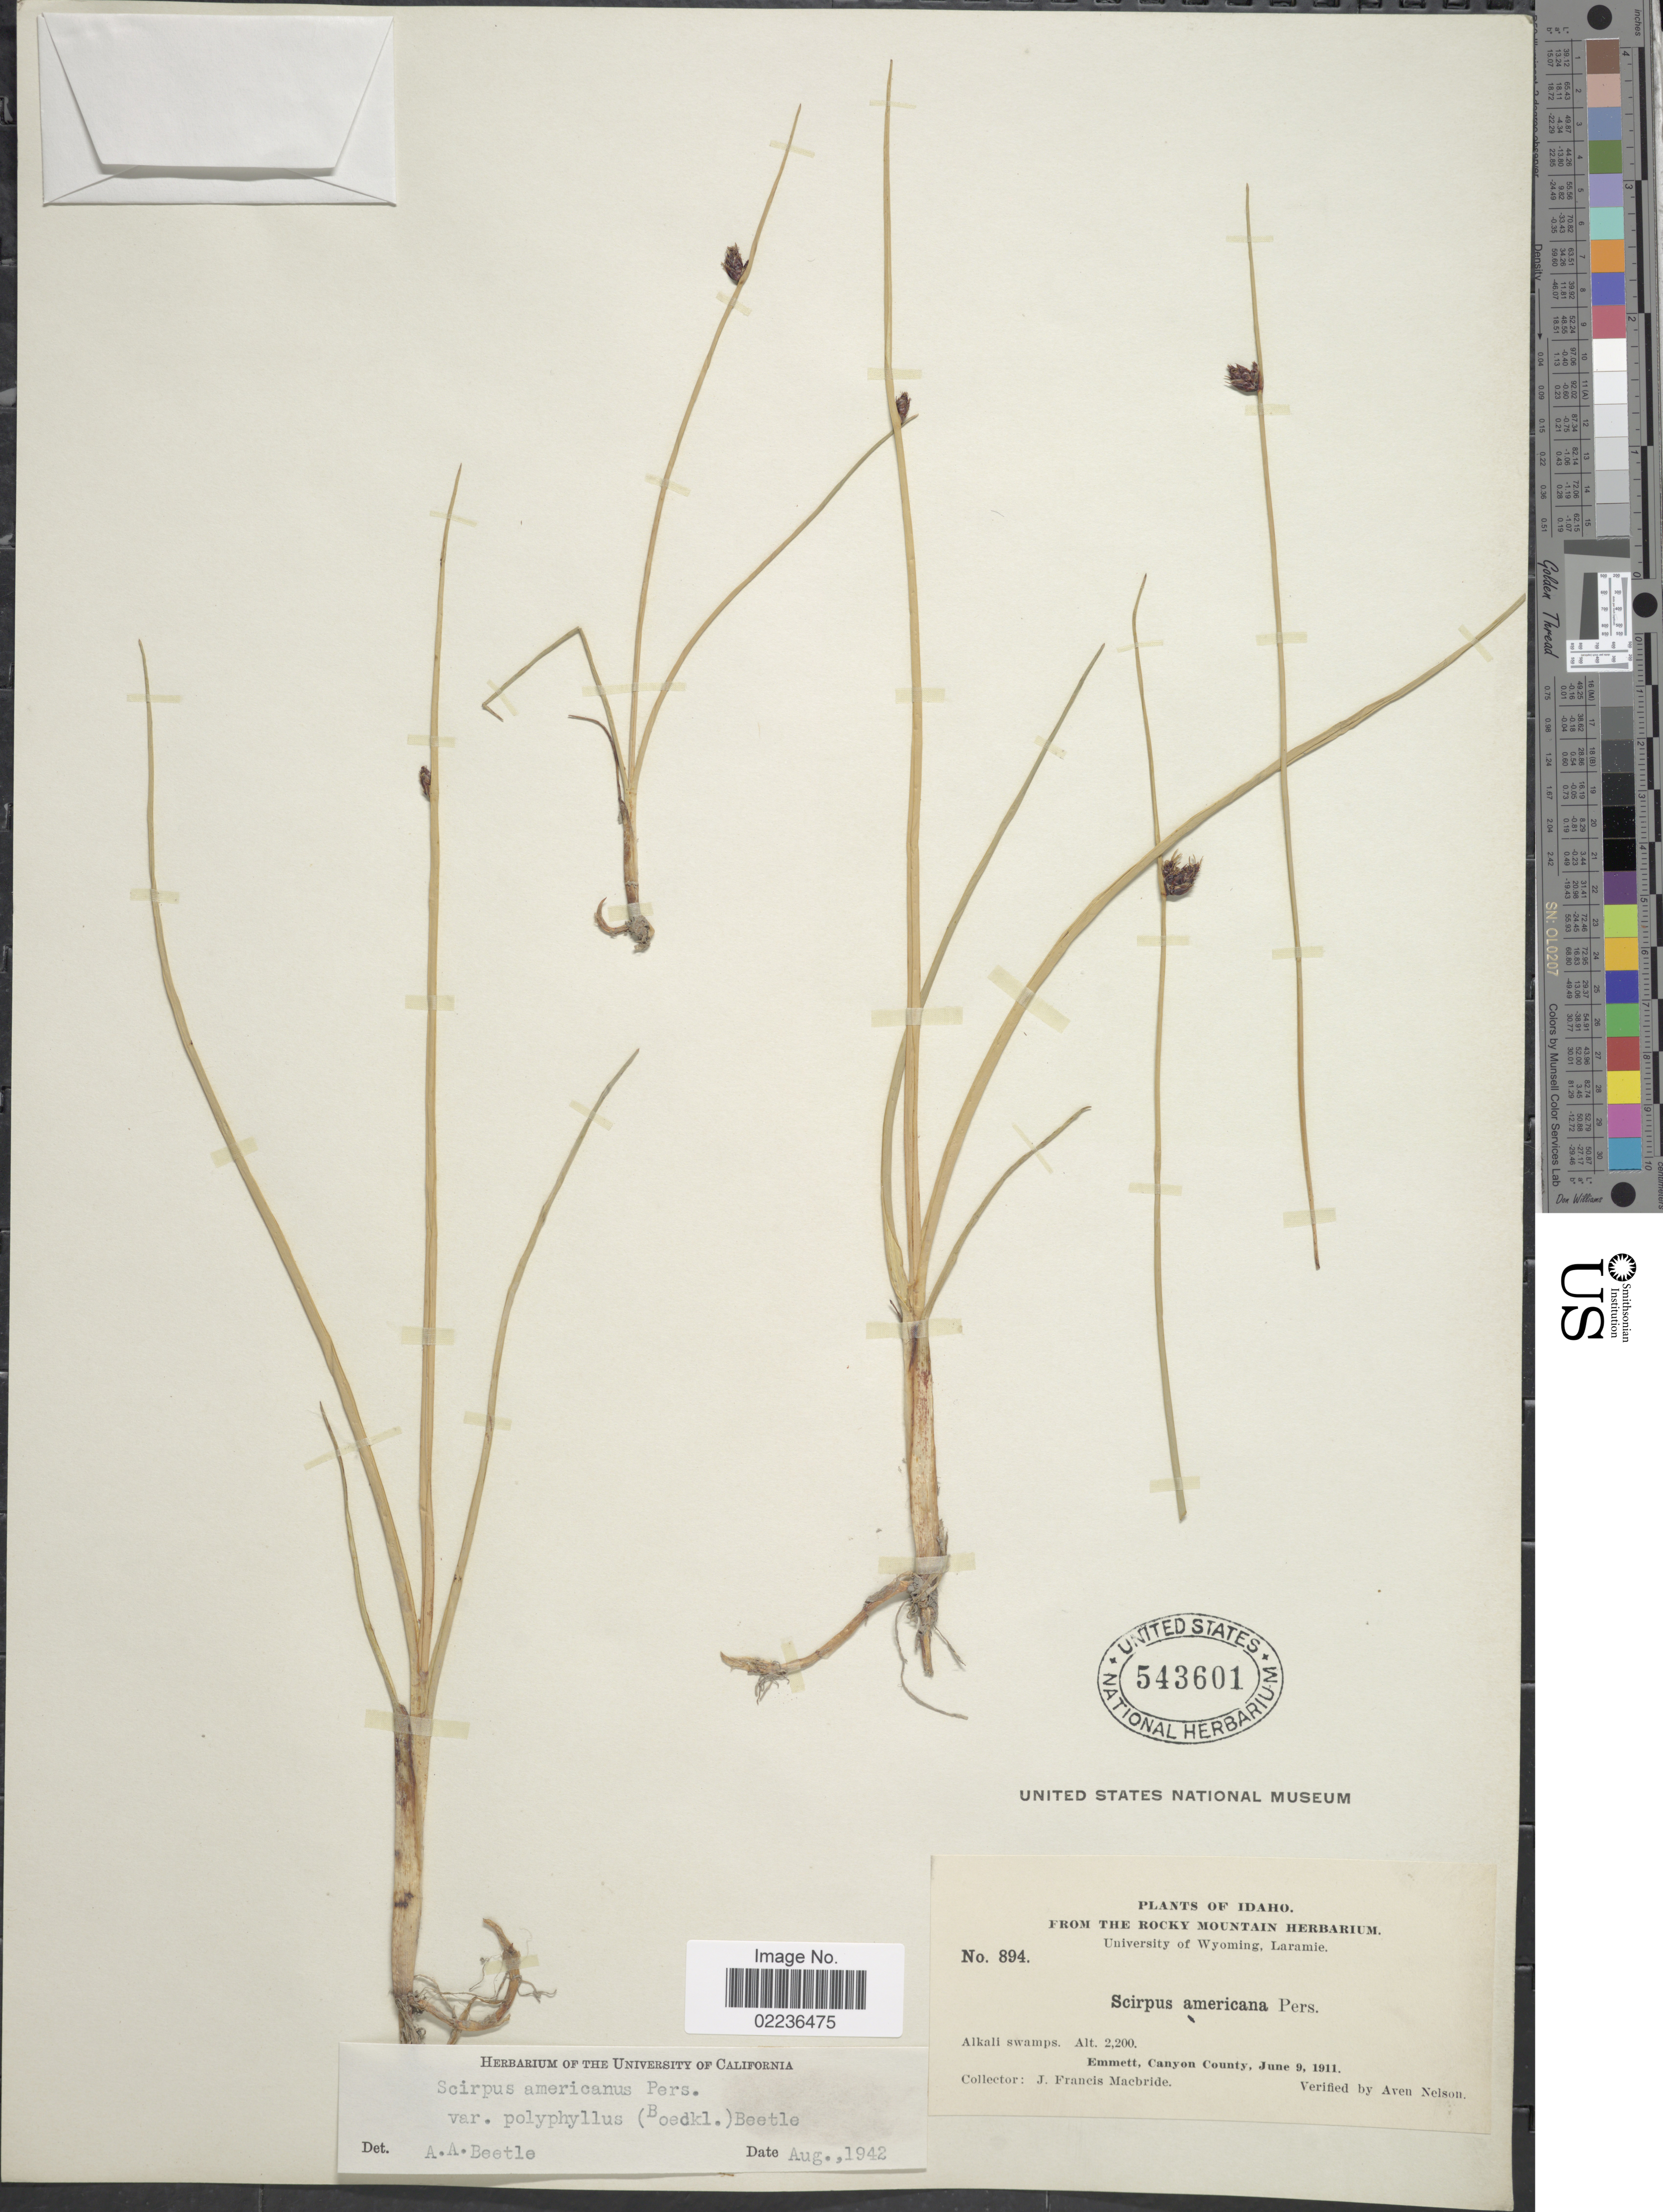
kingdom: Plantae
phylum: Tracheophyta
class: Liliopsida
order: Poales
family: Cyperaceae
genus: Schoenoplectus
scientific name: Schoenoplectus pungens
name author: (Vahl) Palla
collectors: J. F. Macbride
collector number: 894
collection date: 1911-06-09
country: United States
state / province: Idaho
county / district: Canyon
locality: Alkali swamps, Emmett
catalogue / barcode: US 543601